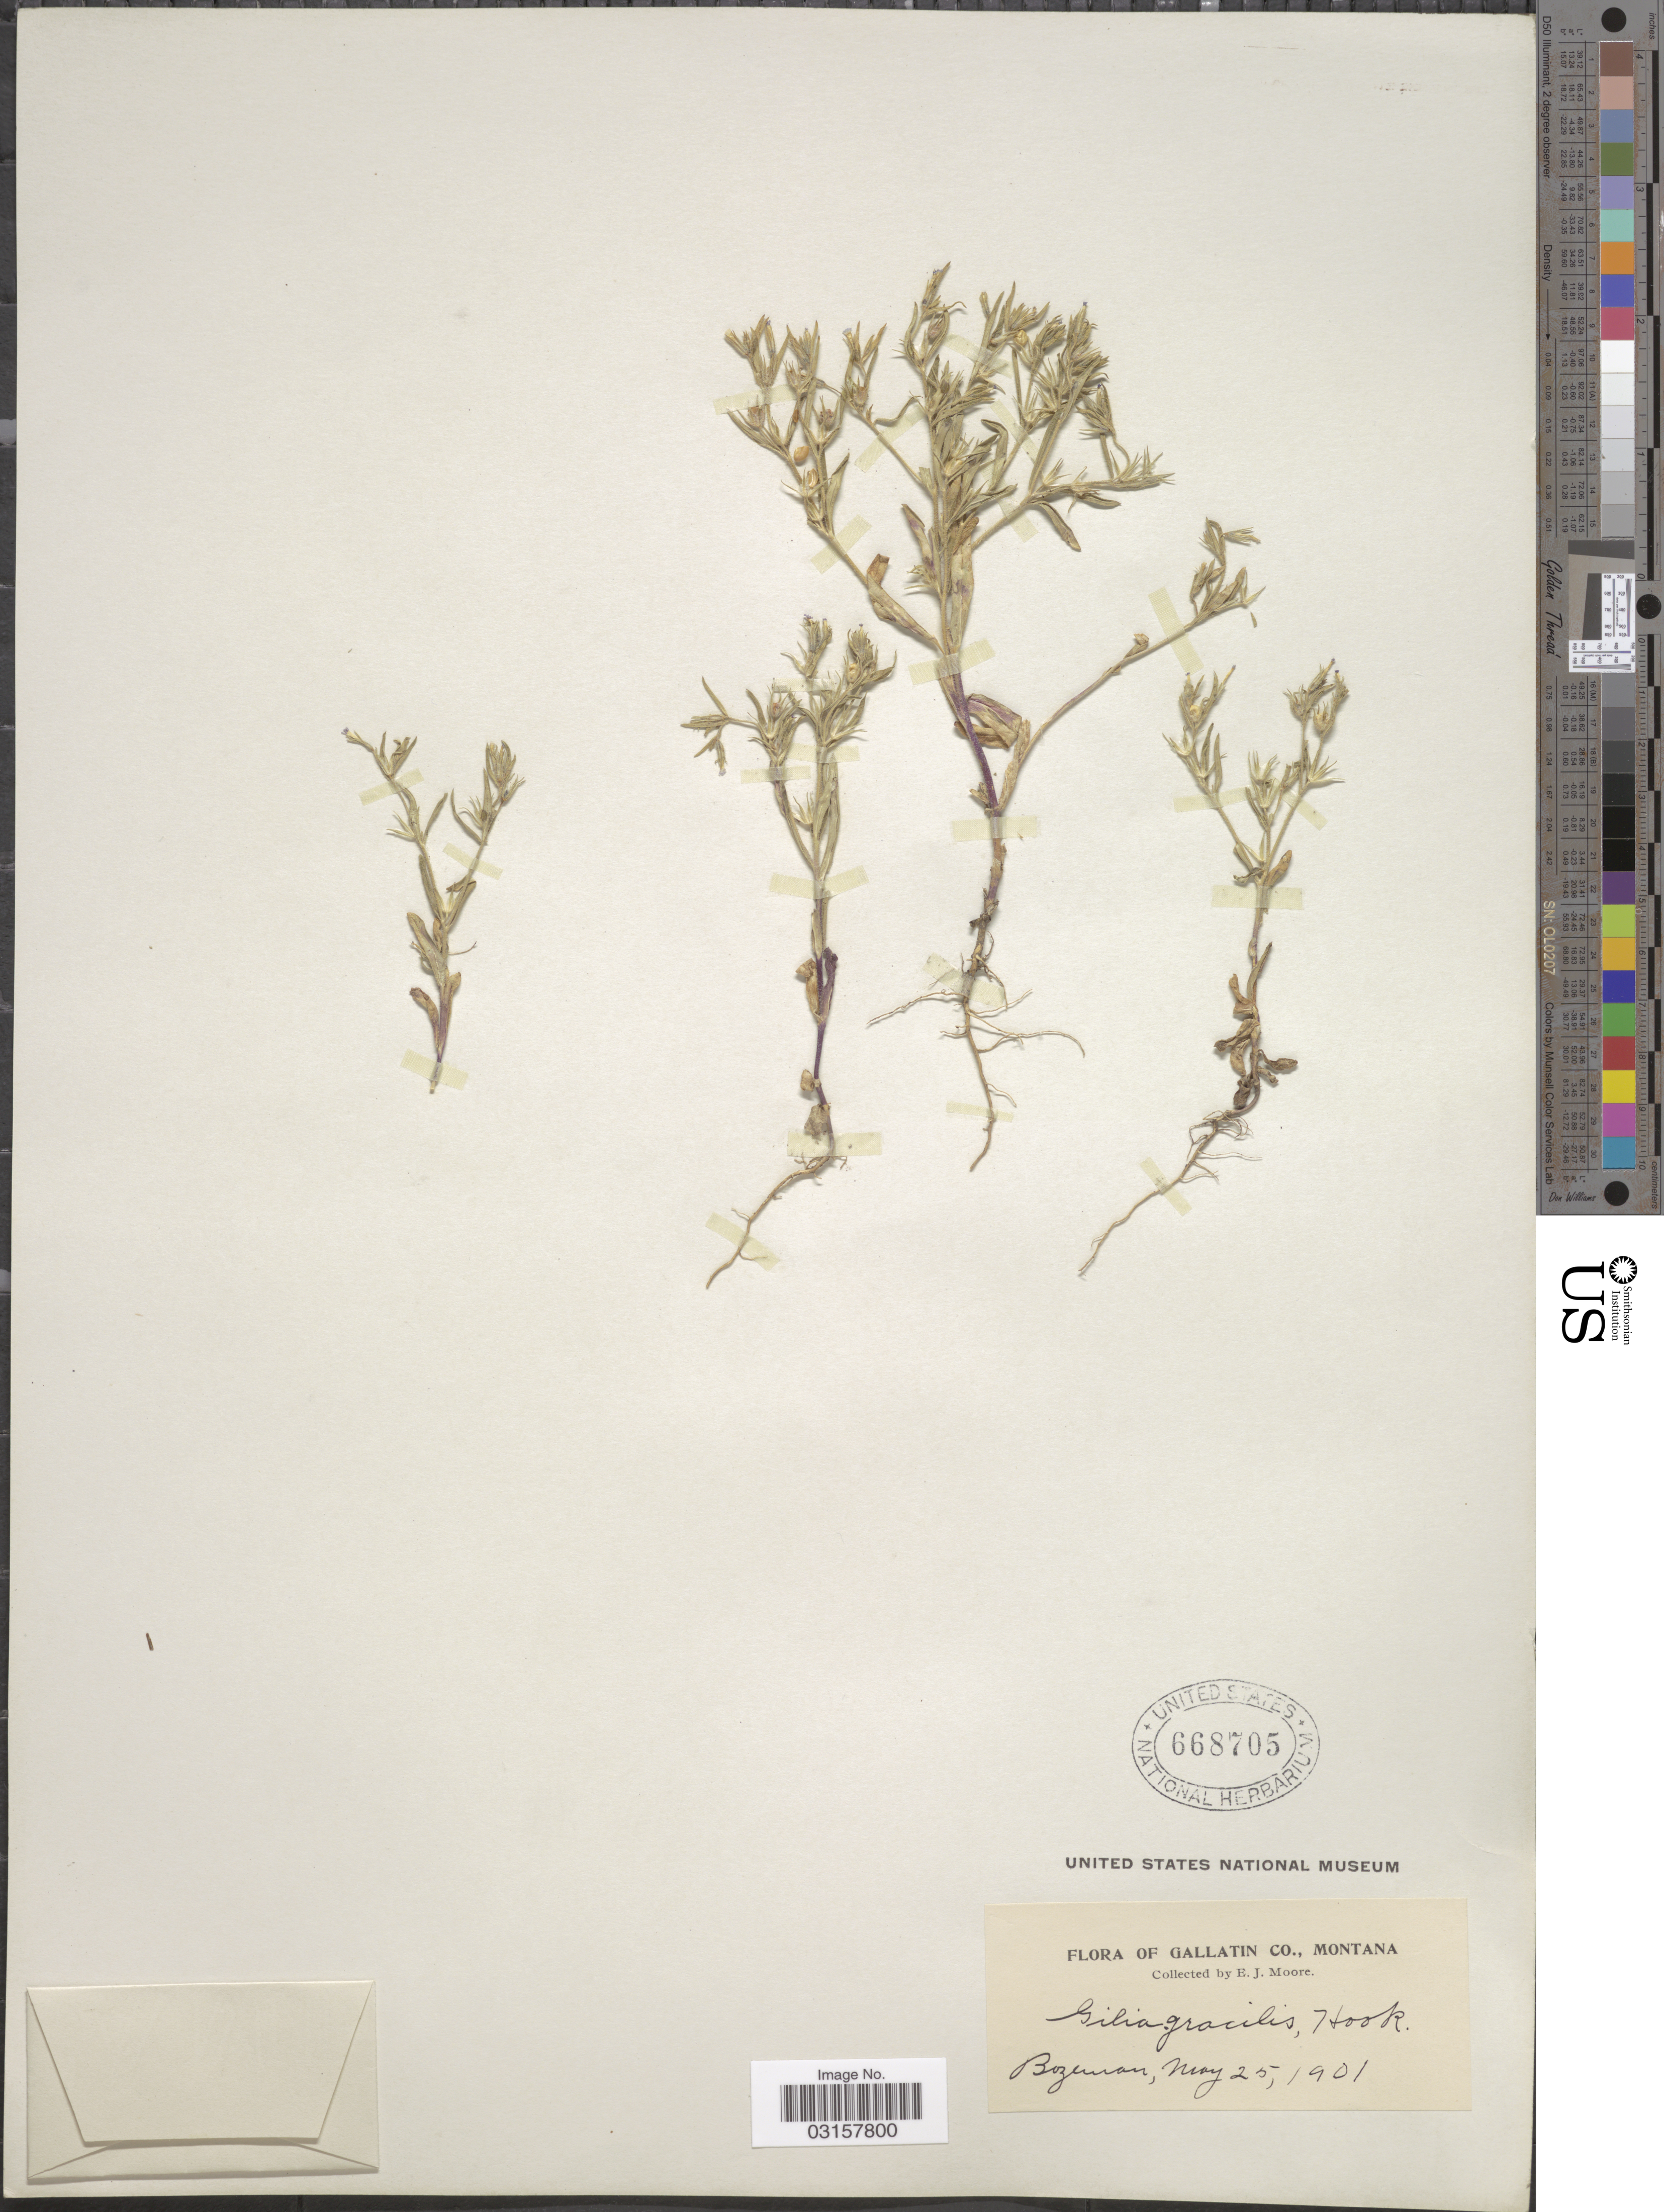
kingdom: Plantae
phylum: Tracheophyta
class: Magnoliopsida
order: Ericales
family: Polemoniaceae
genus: Microsteris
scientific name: Microsteris gracilis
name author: (Hook.) Greene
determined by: (US) Smithsonian Institution - National Museum of Natural History - Department of Botany (UNITED STATES)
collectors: E. Moore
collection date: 1901-05-25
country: United States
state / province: Montana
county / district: Gallatin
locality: Bozeman.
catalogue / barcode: US 668705